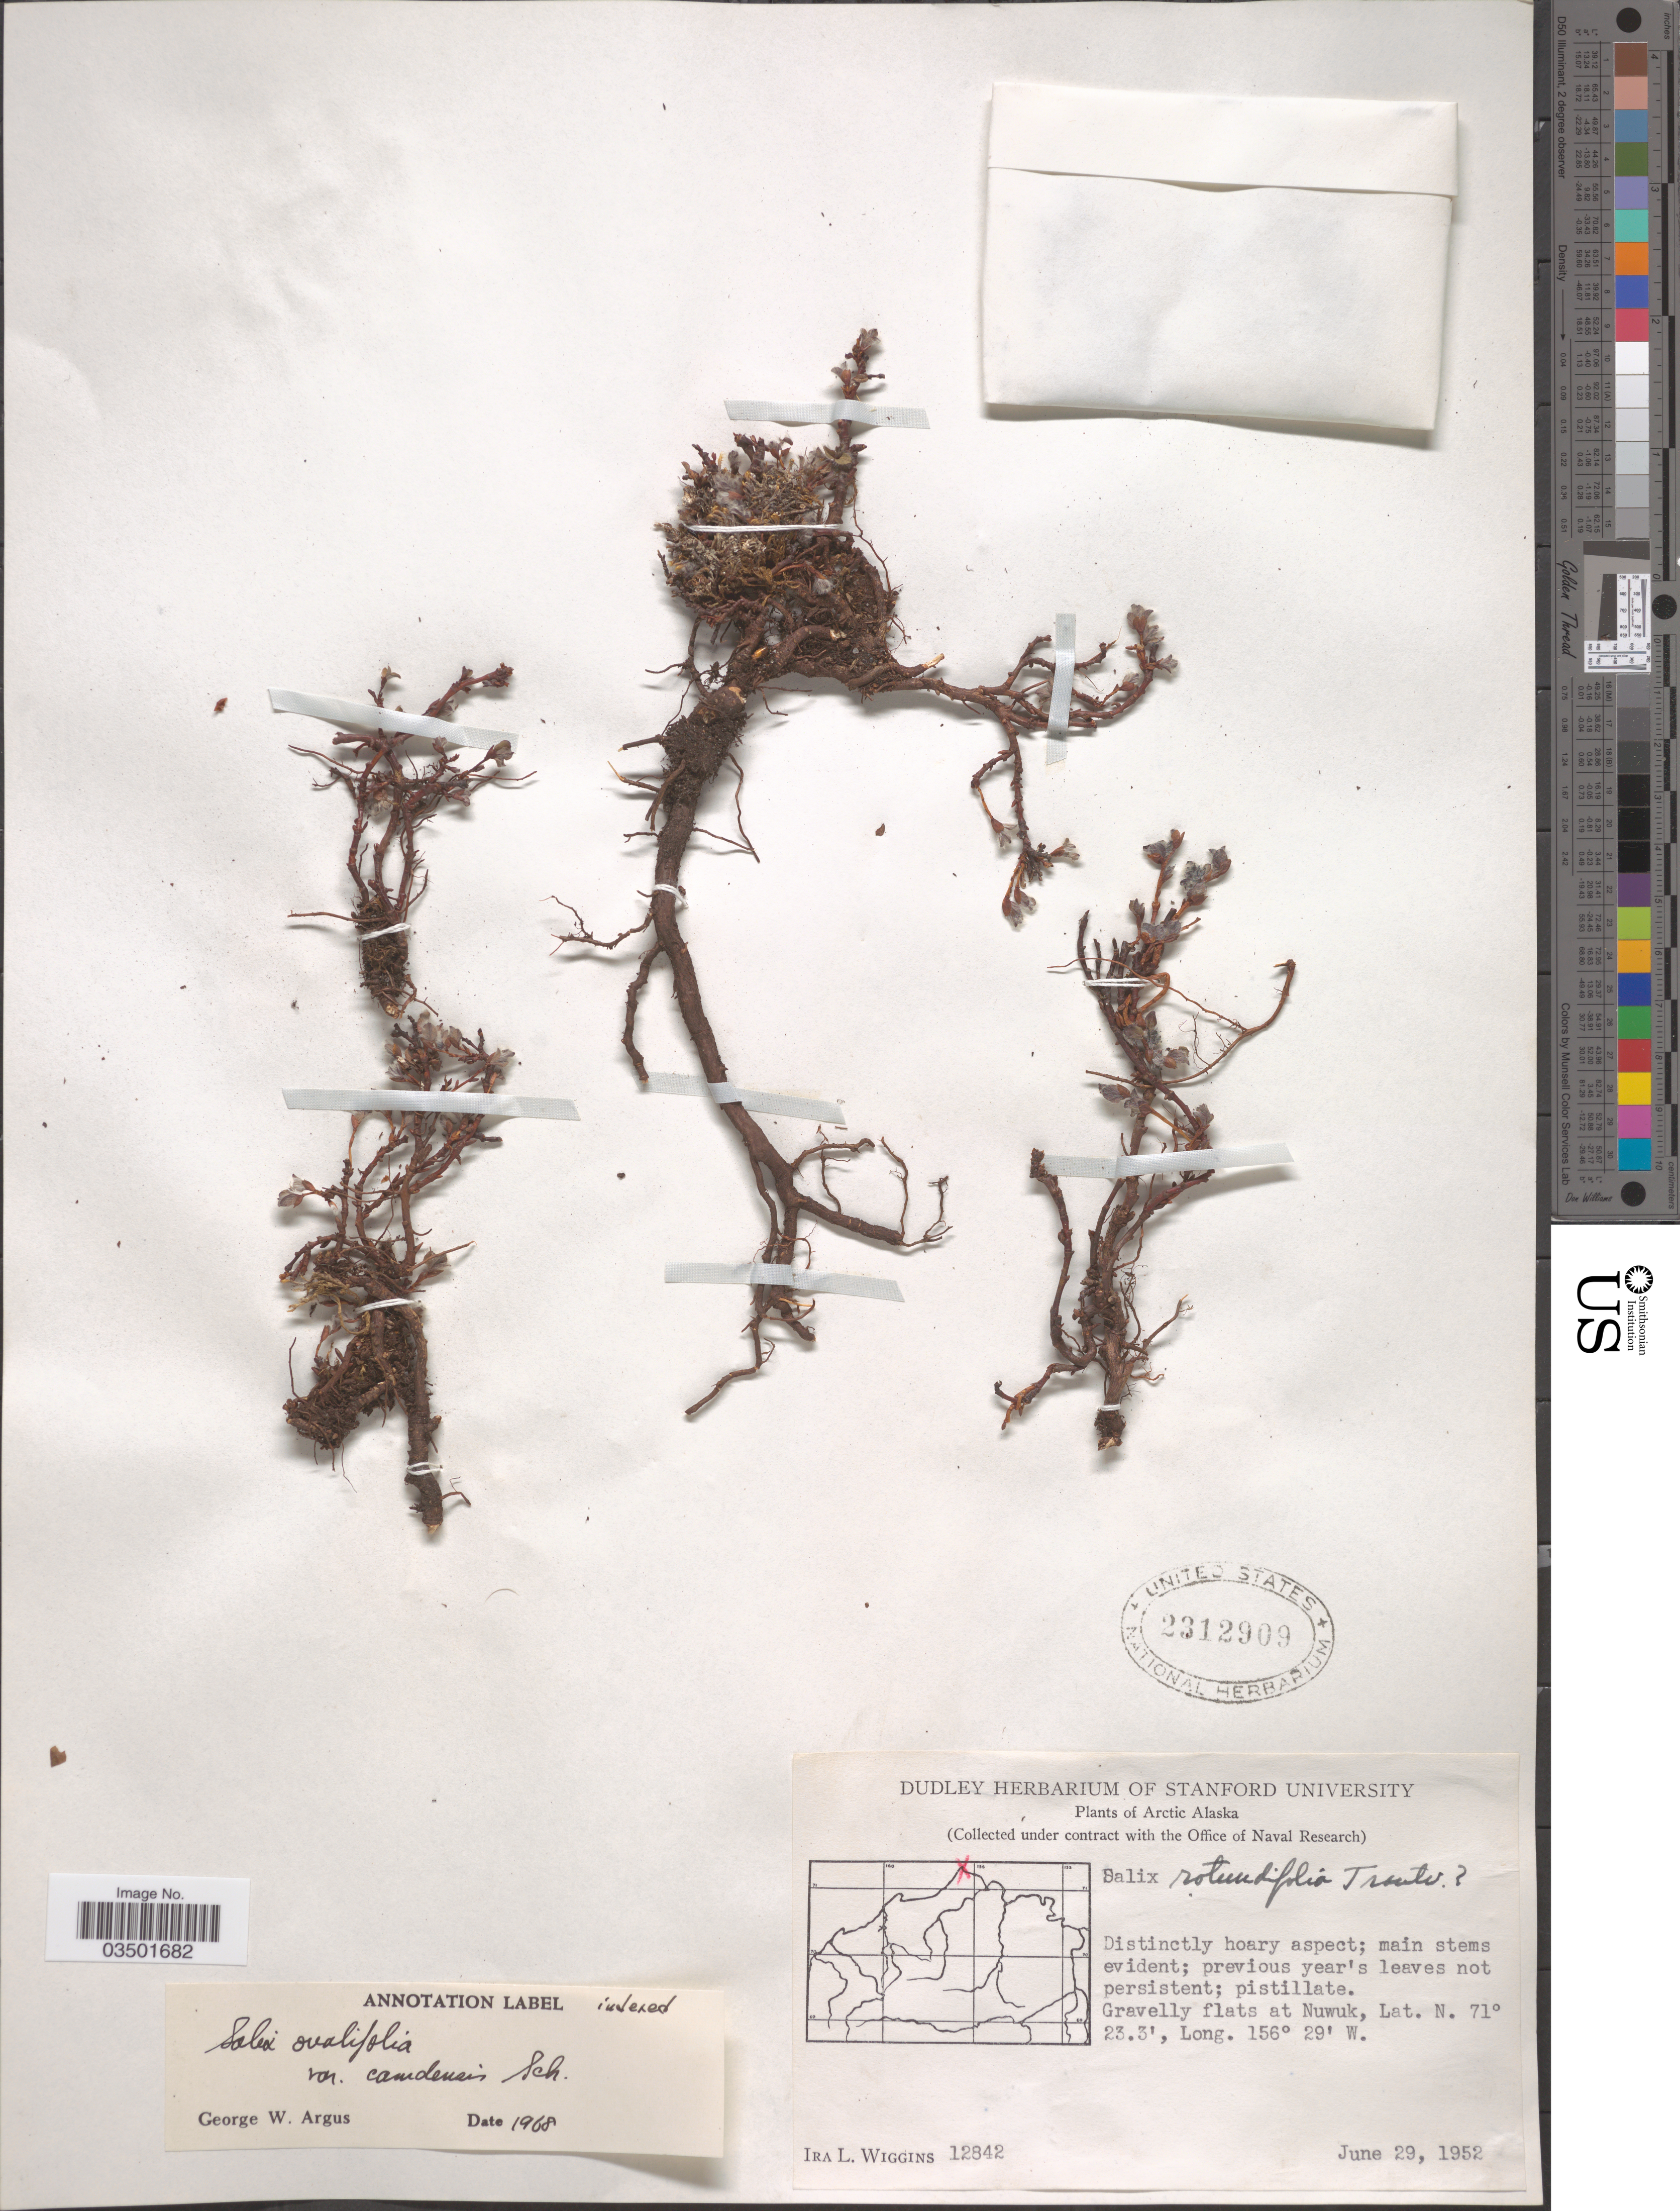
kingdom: Plantae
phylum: Tracheophyta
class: Magnoliopsida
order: Malpighiales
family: Salicaceae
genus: Salix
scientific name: Salix ovalifolia var. camdensis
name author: C.K. Schneid.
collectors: I. L. Wiggins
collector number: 12842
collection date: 1952-06-29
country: United States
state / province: Alaska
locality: Arctic Alaska. Nuwuk.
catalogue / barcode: US 2312909